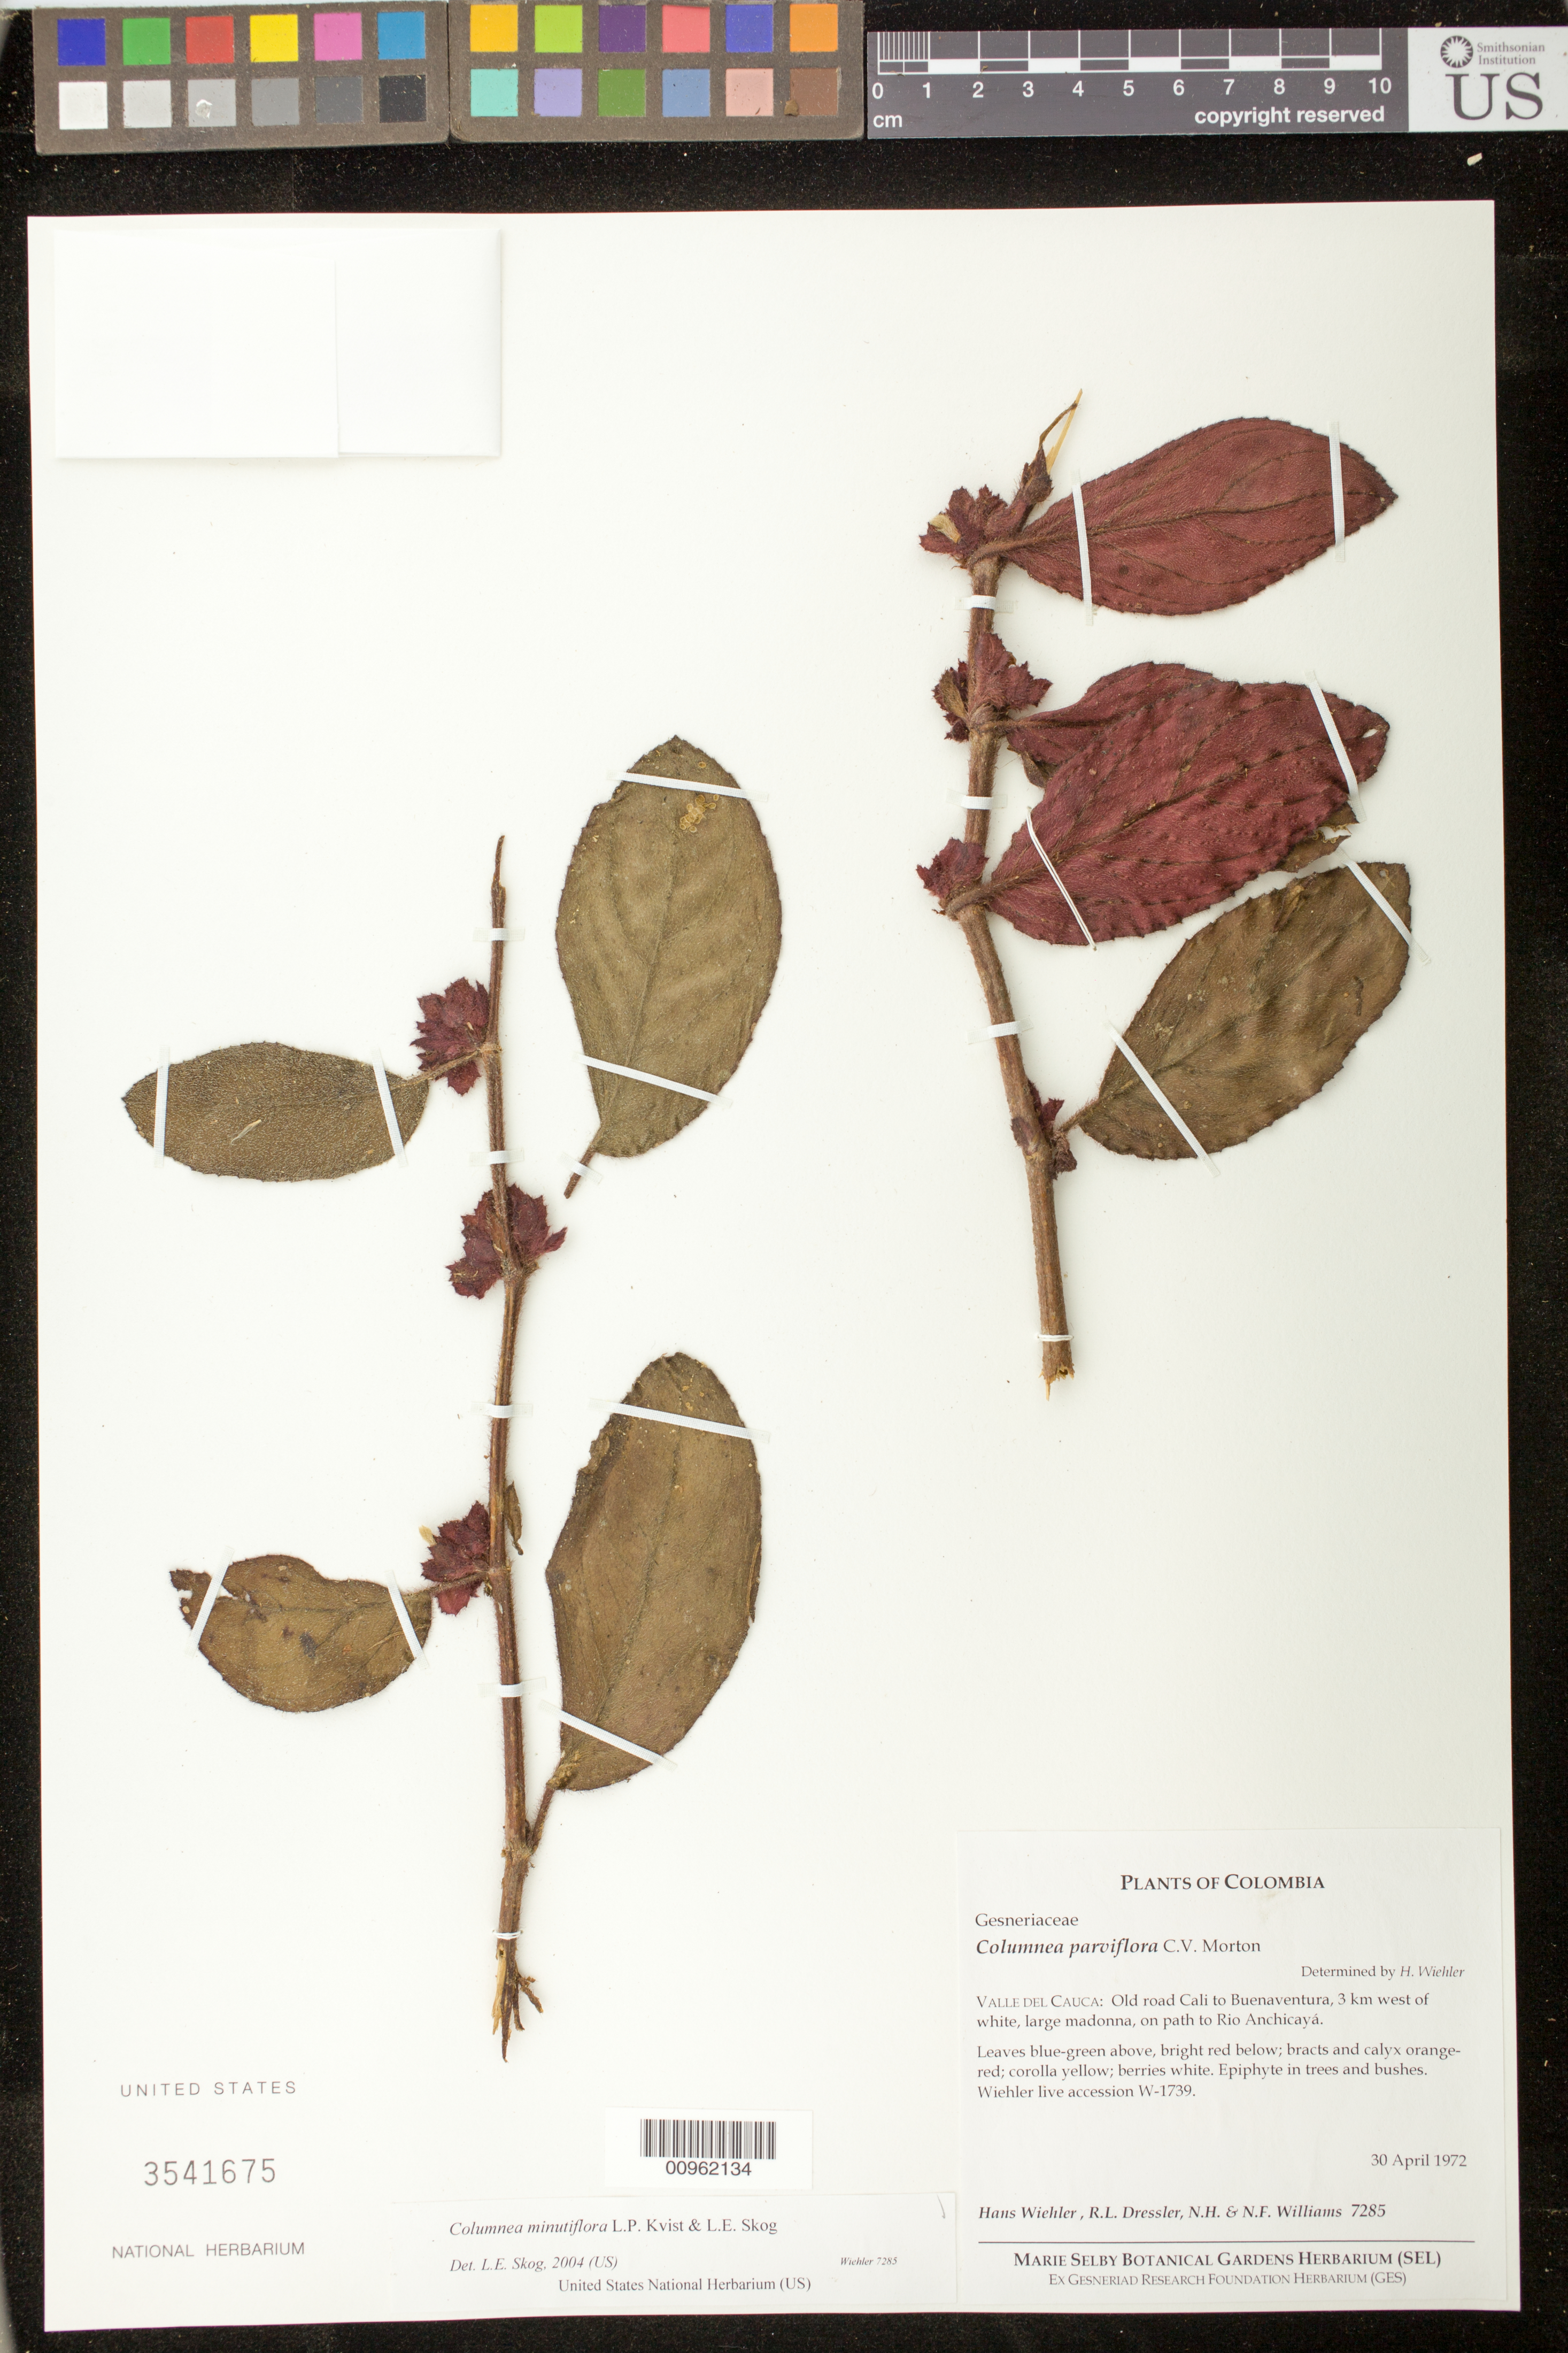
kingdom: Plantae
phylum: Tracheophyta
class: Magnoliopsida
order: Lamiales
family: Gesneriaceae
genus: Columnea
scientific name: Columnea herthae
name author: Mansf.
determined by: Clark, J. L.; Skog, Laurence E.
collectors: H. J. Wiehler, R. Dressler & N. Williams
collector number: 7285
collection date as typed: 30 Apr 1972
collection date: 1972-04-30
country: Colombia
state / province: Valle del Cauca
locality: Valle del Cauca: old road from Cali to Buenaventura, 3 km west of white, large madonna, on path to Rio Anchicayá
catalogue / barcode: US 3541675